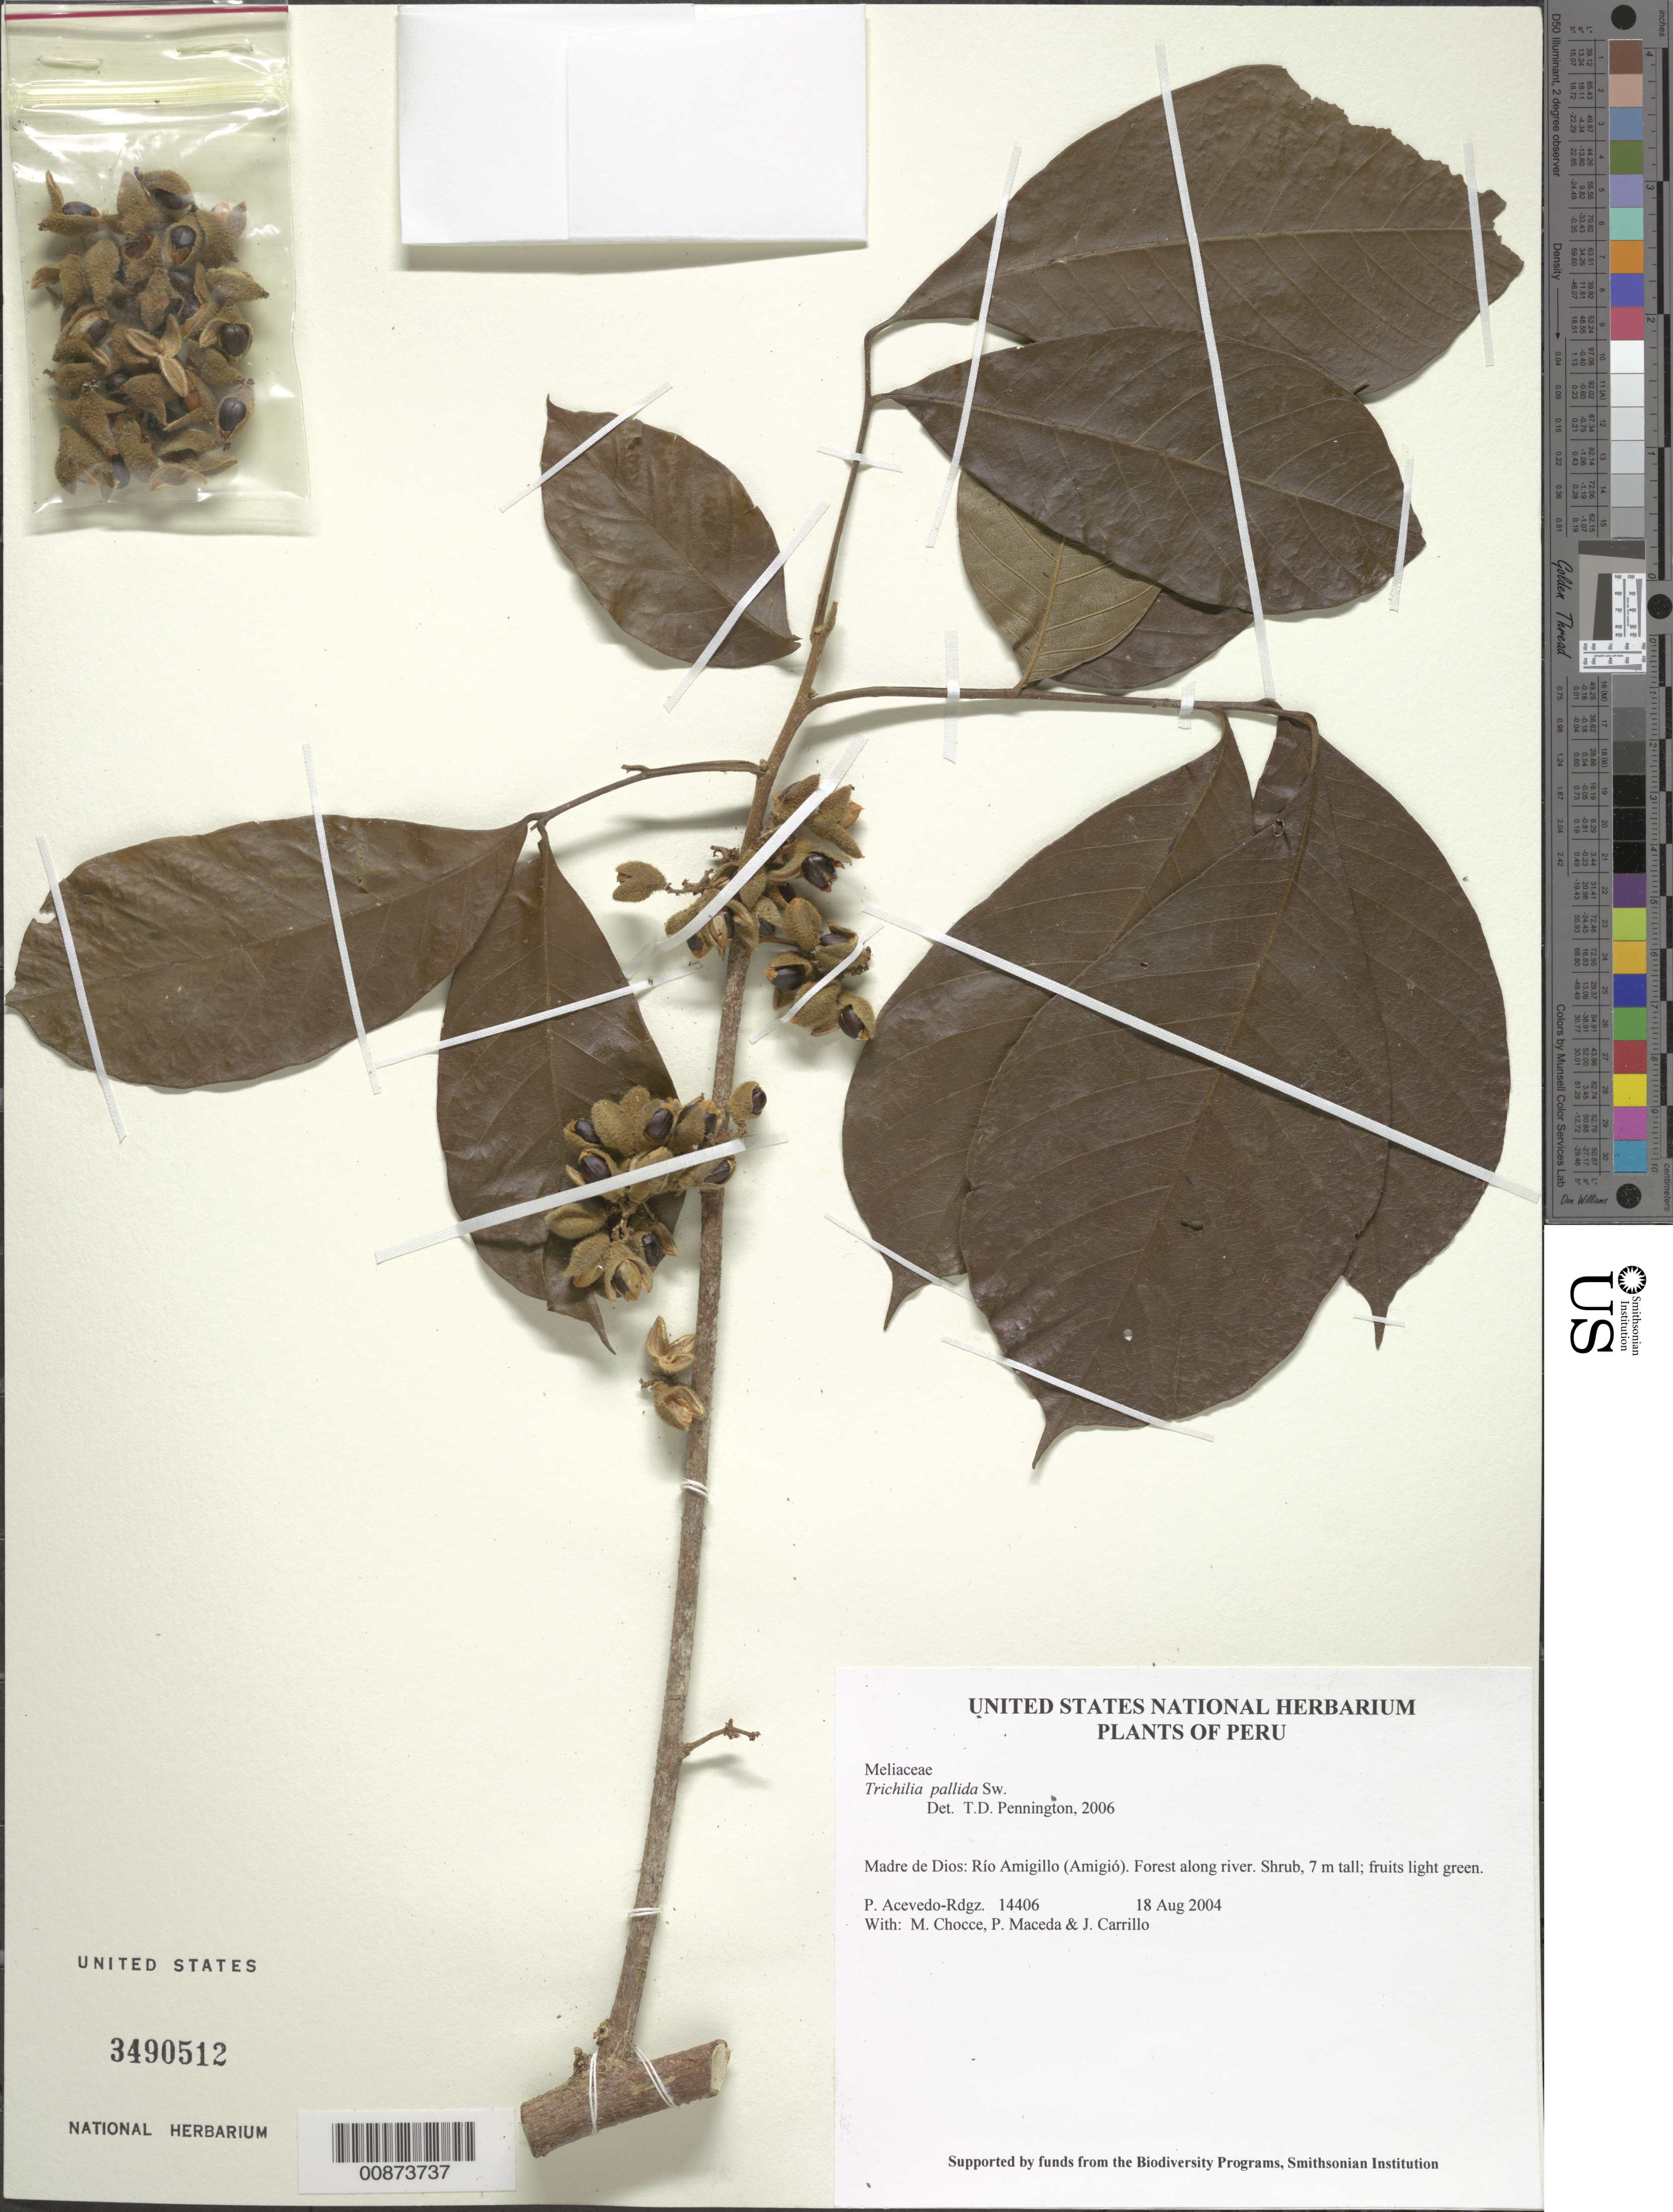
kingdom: Plantae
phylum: Tracheophyta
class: Magnoliopsida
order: Sapindales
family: Meliaceae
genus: Trichilia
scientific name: Trichilia pallida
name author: Sw.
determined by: Pennington, T. D., (K)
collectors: P. Acevedo-Rodr., M. Chocce, P. Maceda & J. Carrillo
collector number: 14406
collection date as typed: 18 Aug 2004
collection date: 2004-08-18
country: Peru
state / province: Madre de Dios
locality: Madre de Dios: Río Amigillo (Amigió)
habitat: Forest along river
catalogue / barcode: US 3490512